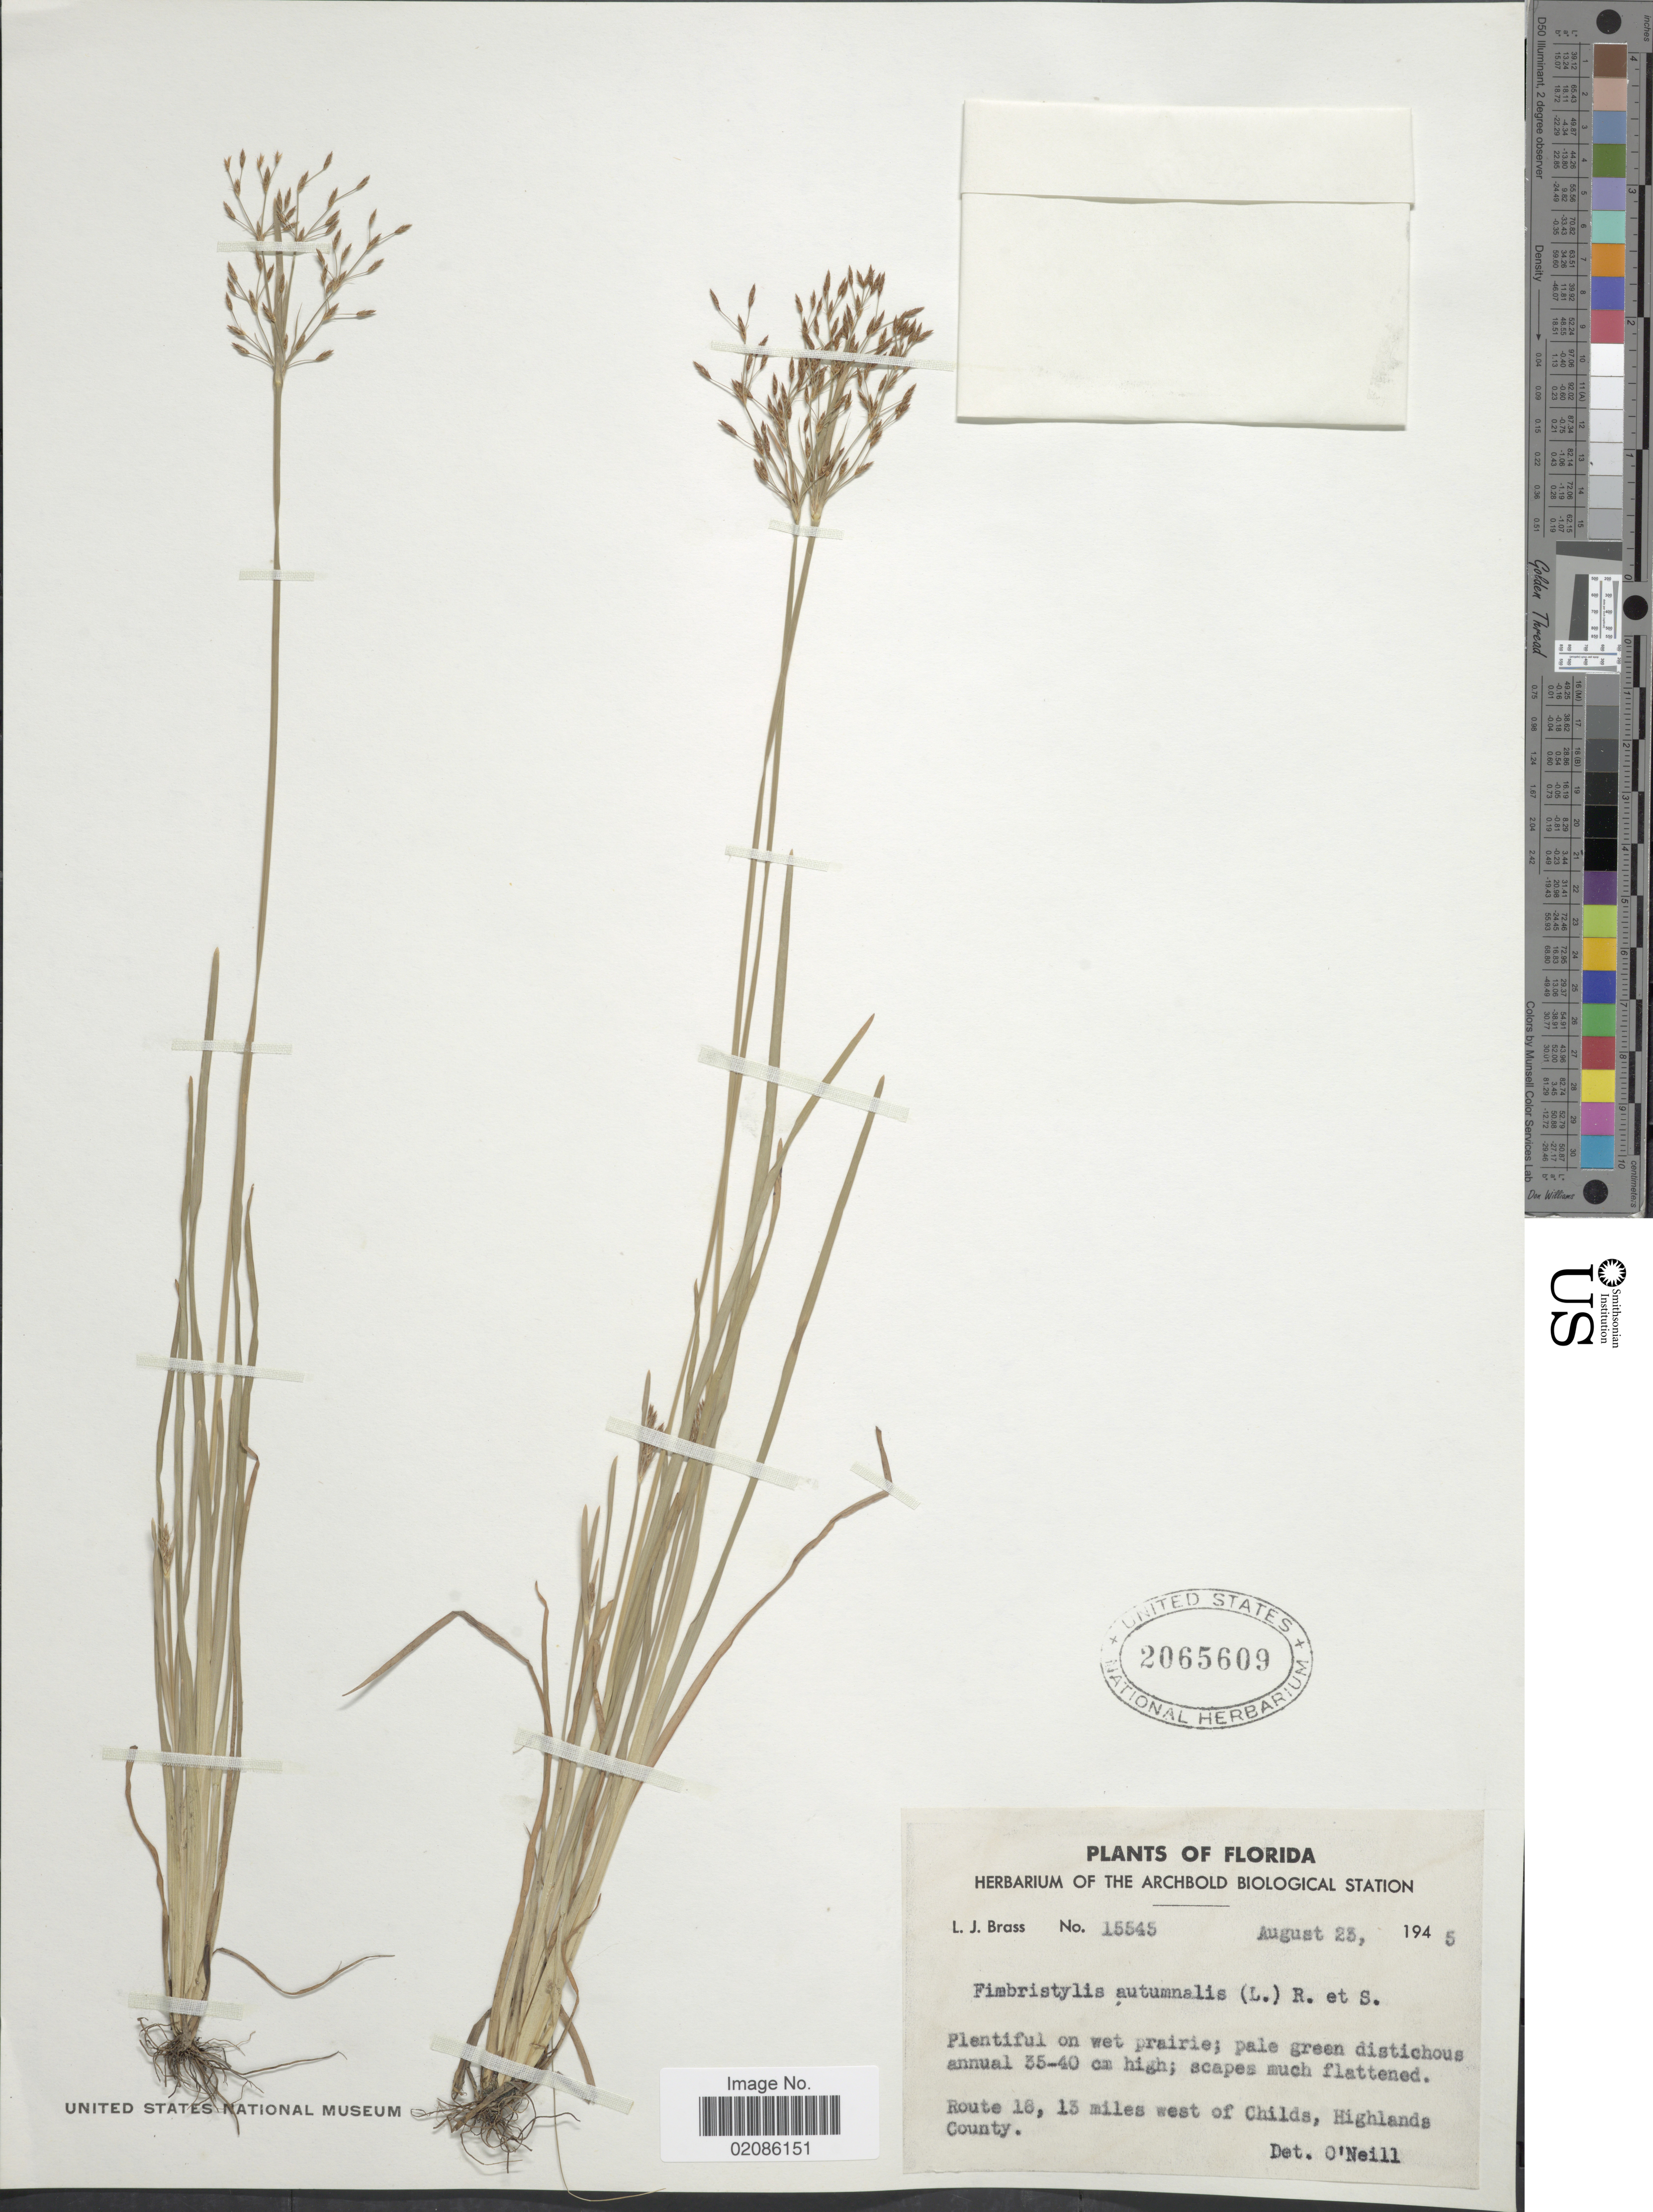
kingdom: Plantae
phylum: Tracheophyta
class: Liliopsida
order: Poales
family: Cyperaceae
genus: Fimbristylis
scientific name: Fimbristylis autumnalis (L.) Roem. & Schult.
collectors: L. J. Brass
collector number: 15545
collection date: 1945-08-23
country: United States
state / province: Florida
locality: Route 18, 13 miles west of Childs, Highlands County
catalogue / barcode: US 2065609